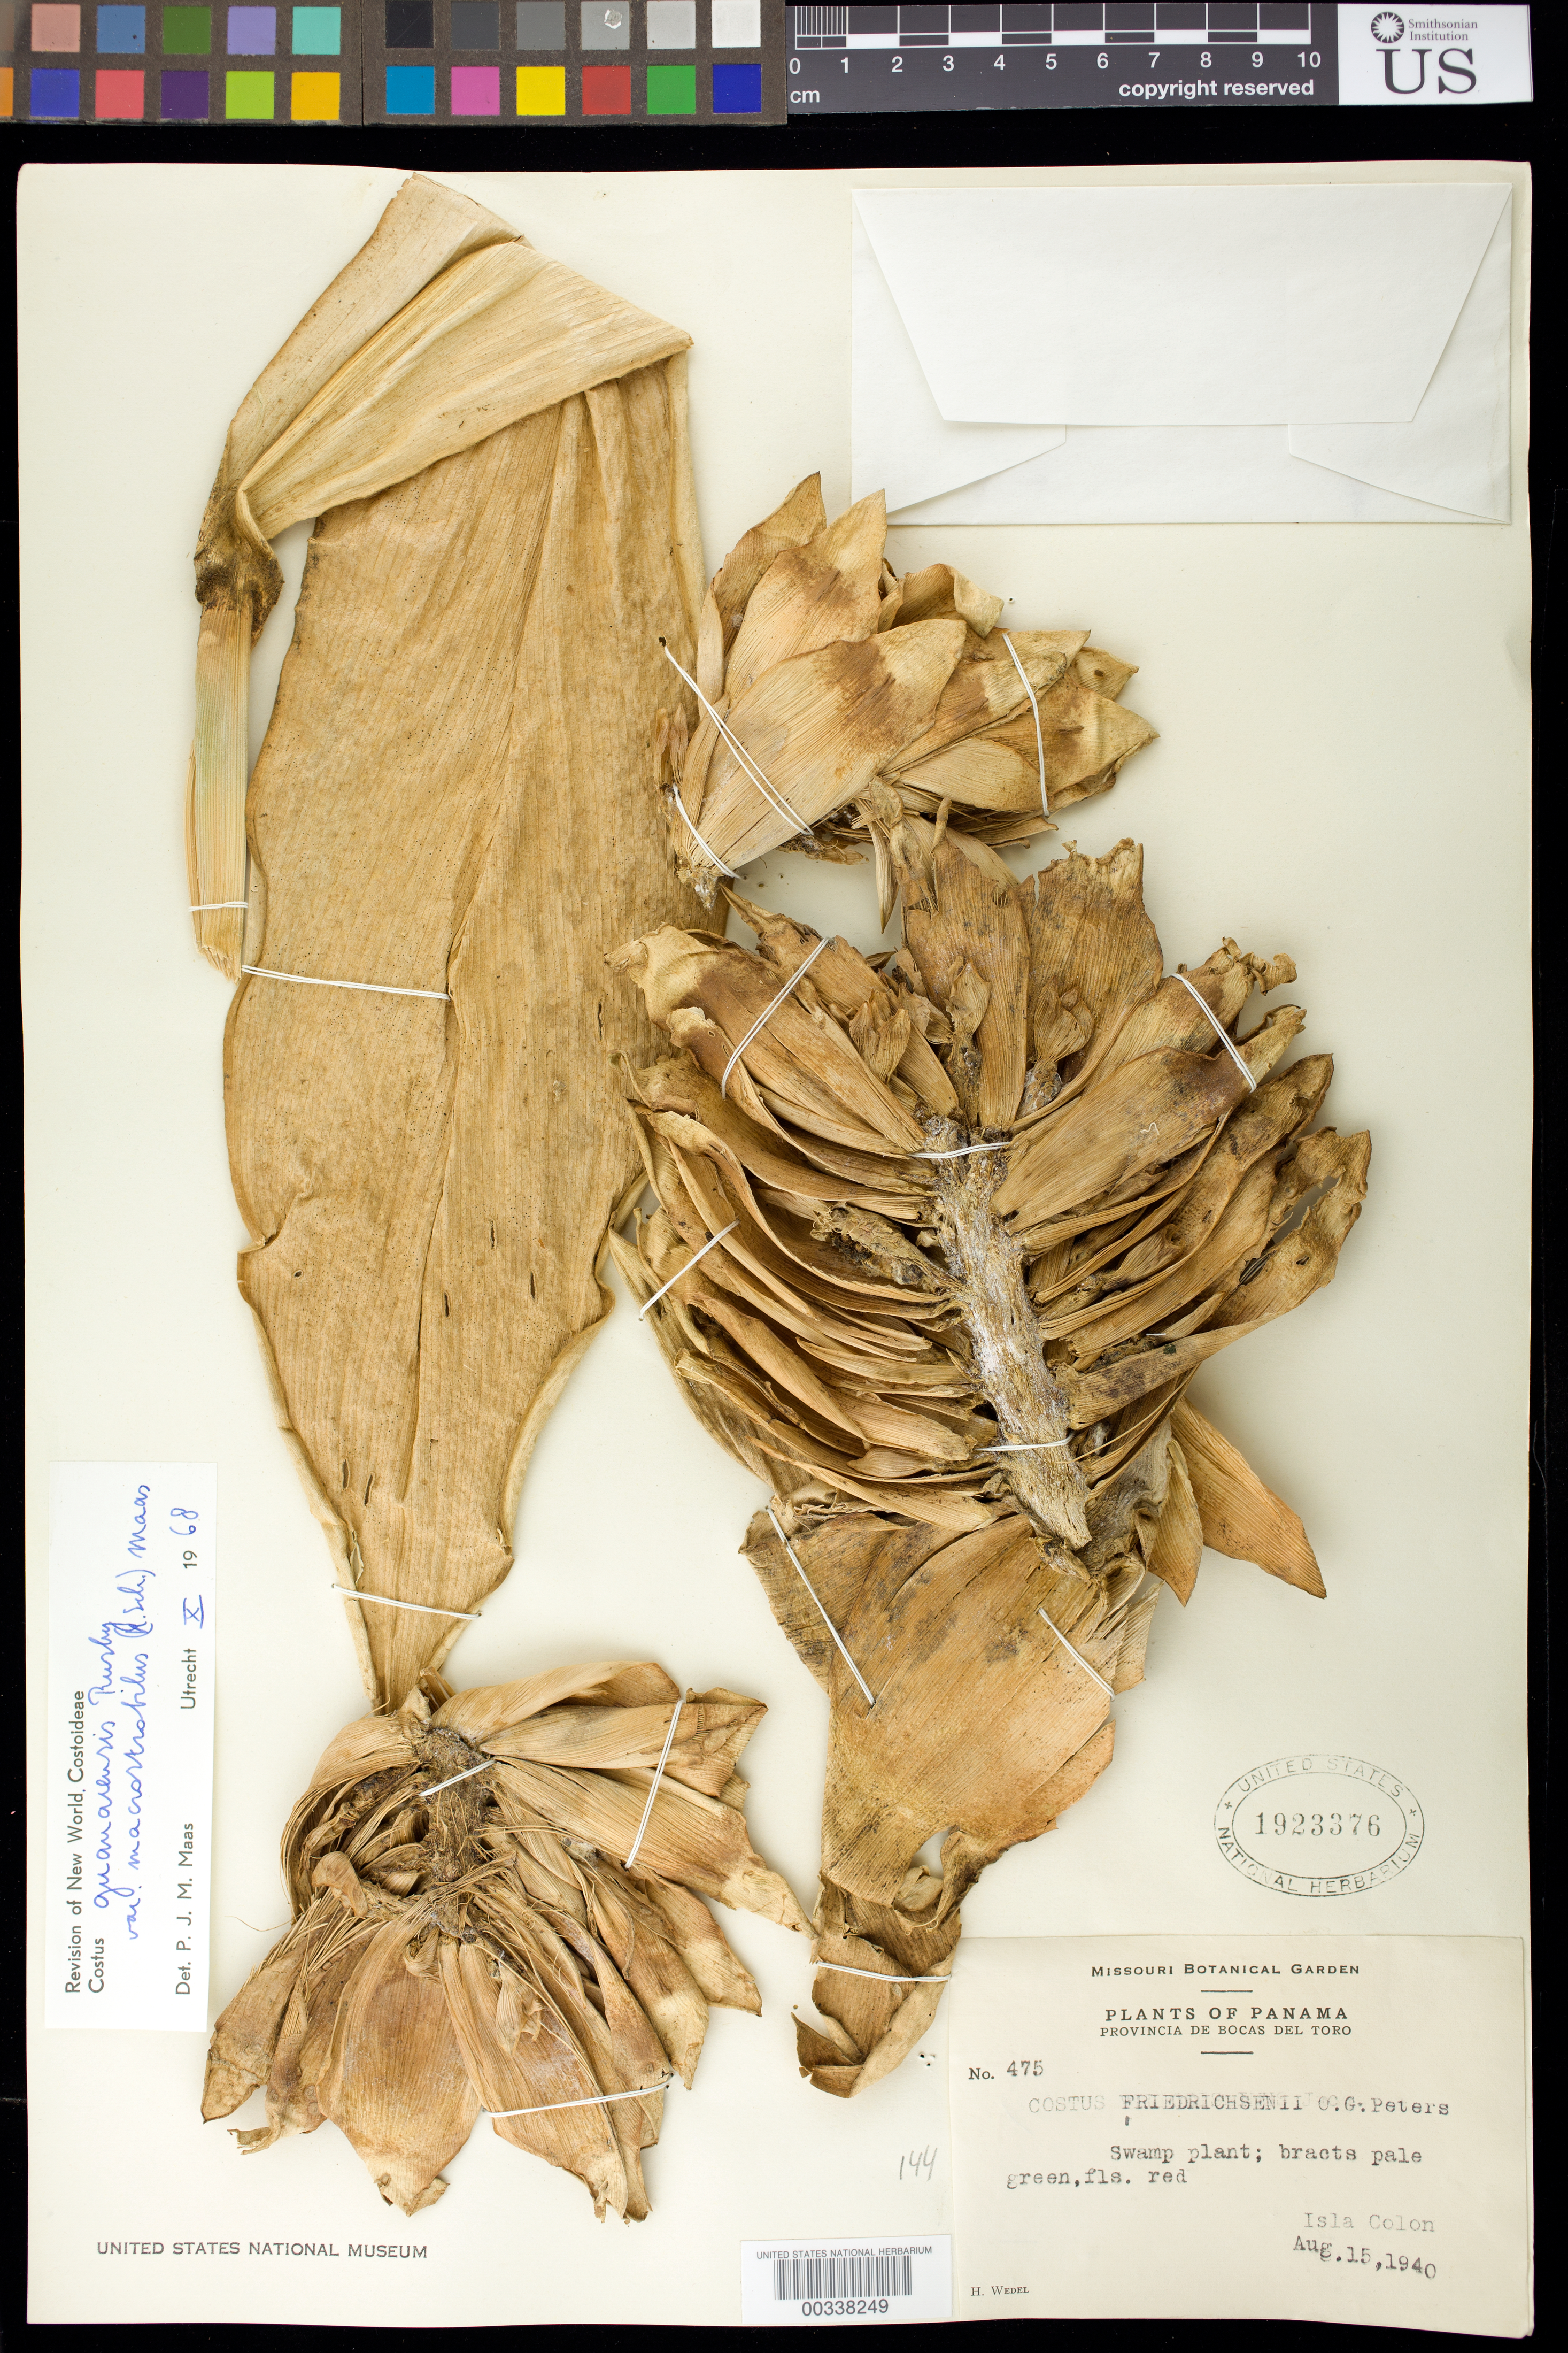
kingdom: Plantae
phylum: Tracheophyta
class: Liliopsida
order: Zingiberales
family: Costaceae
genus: Costus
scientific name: Costus guanaiensis var. macrostrobilis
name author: (K. Schum.) Maas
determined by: Maas, Paul J. M.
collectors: H. von Wedel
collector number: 475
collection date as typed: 15 Aug 1940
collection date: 1940-08-15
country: Panama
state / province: Bocas del Toro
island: Colón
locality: Isla Colon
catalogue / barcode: US 1923376